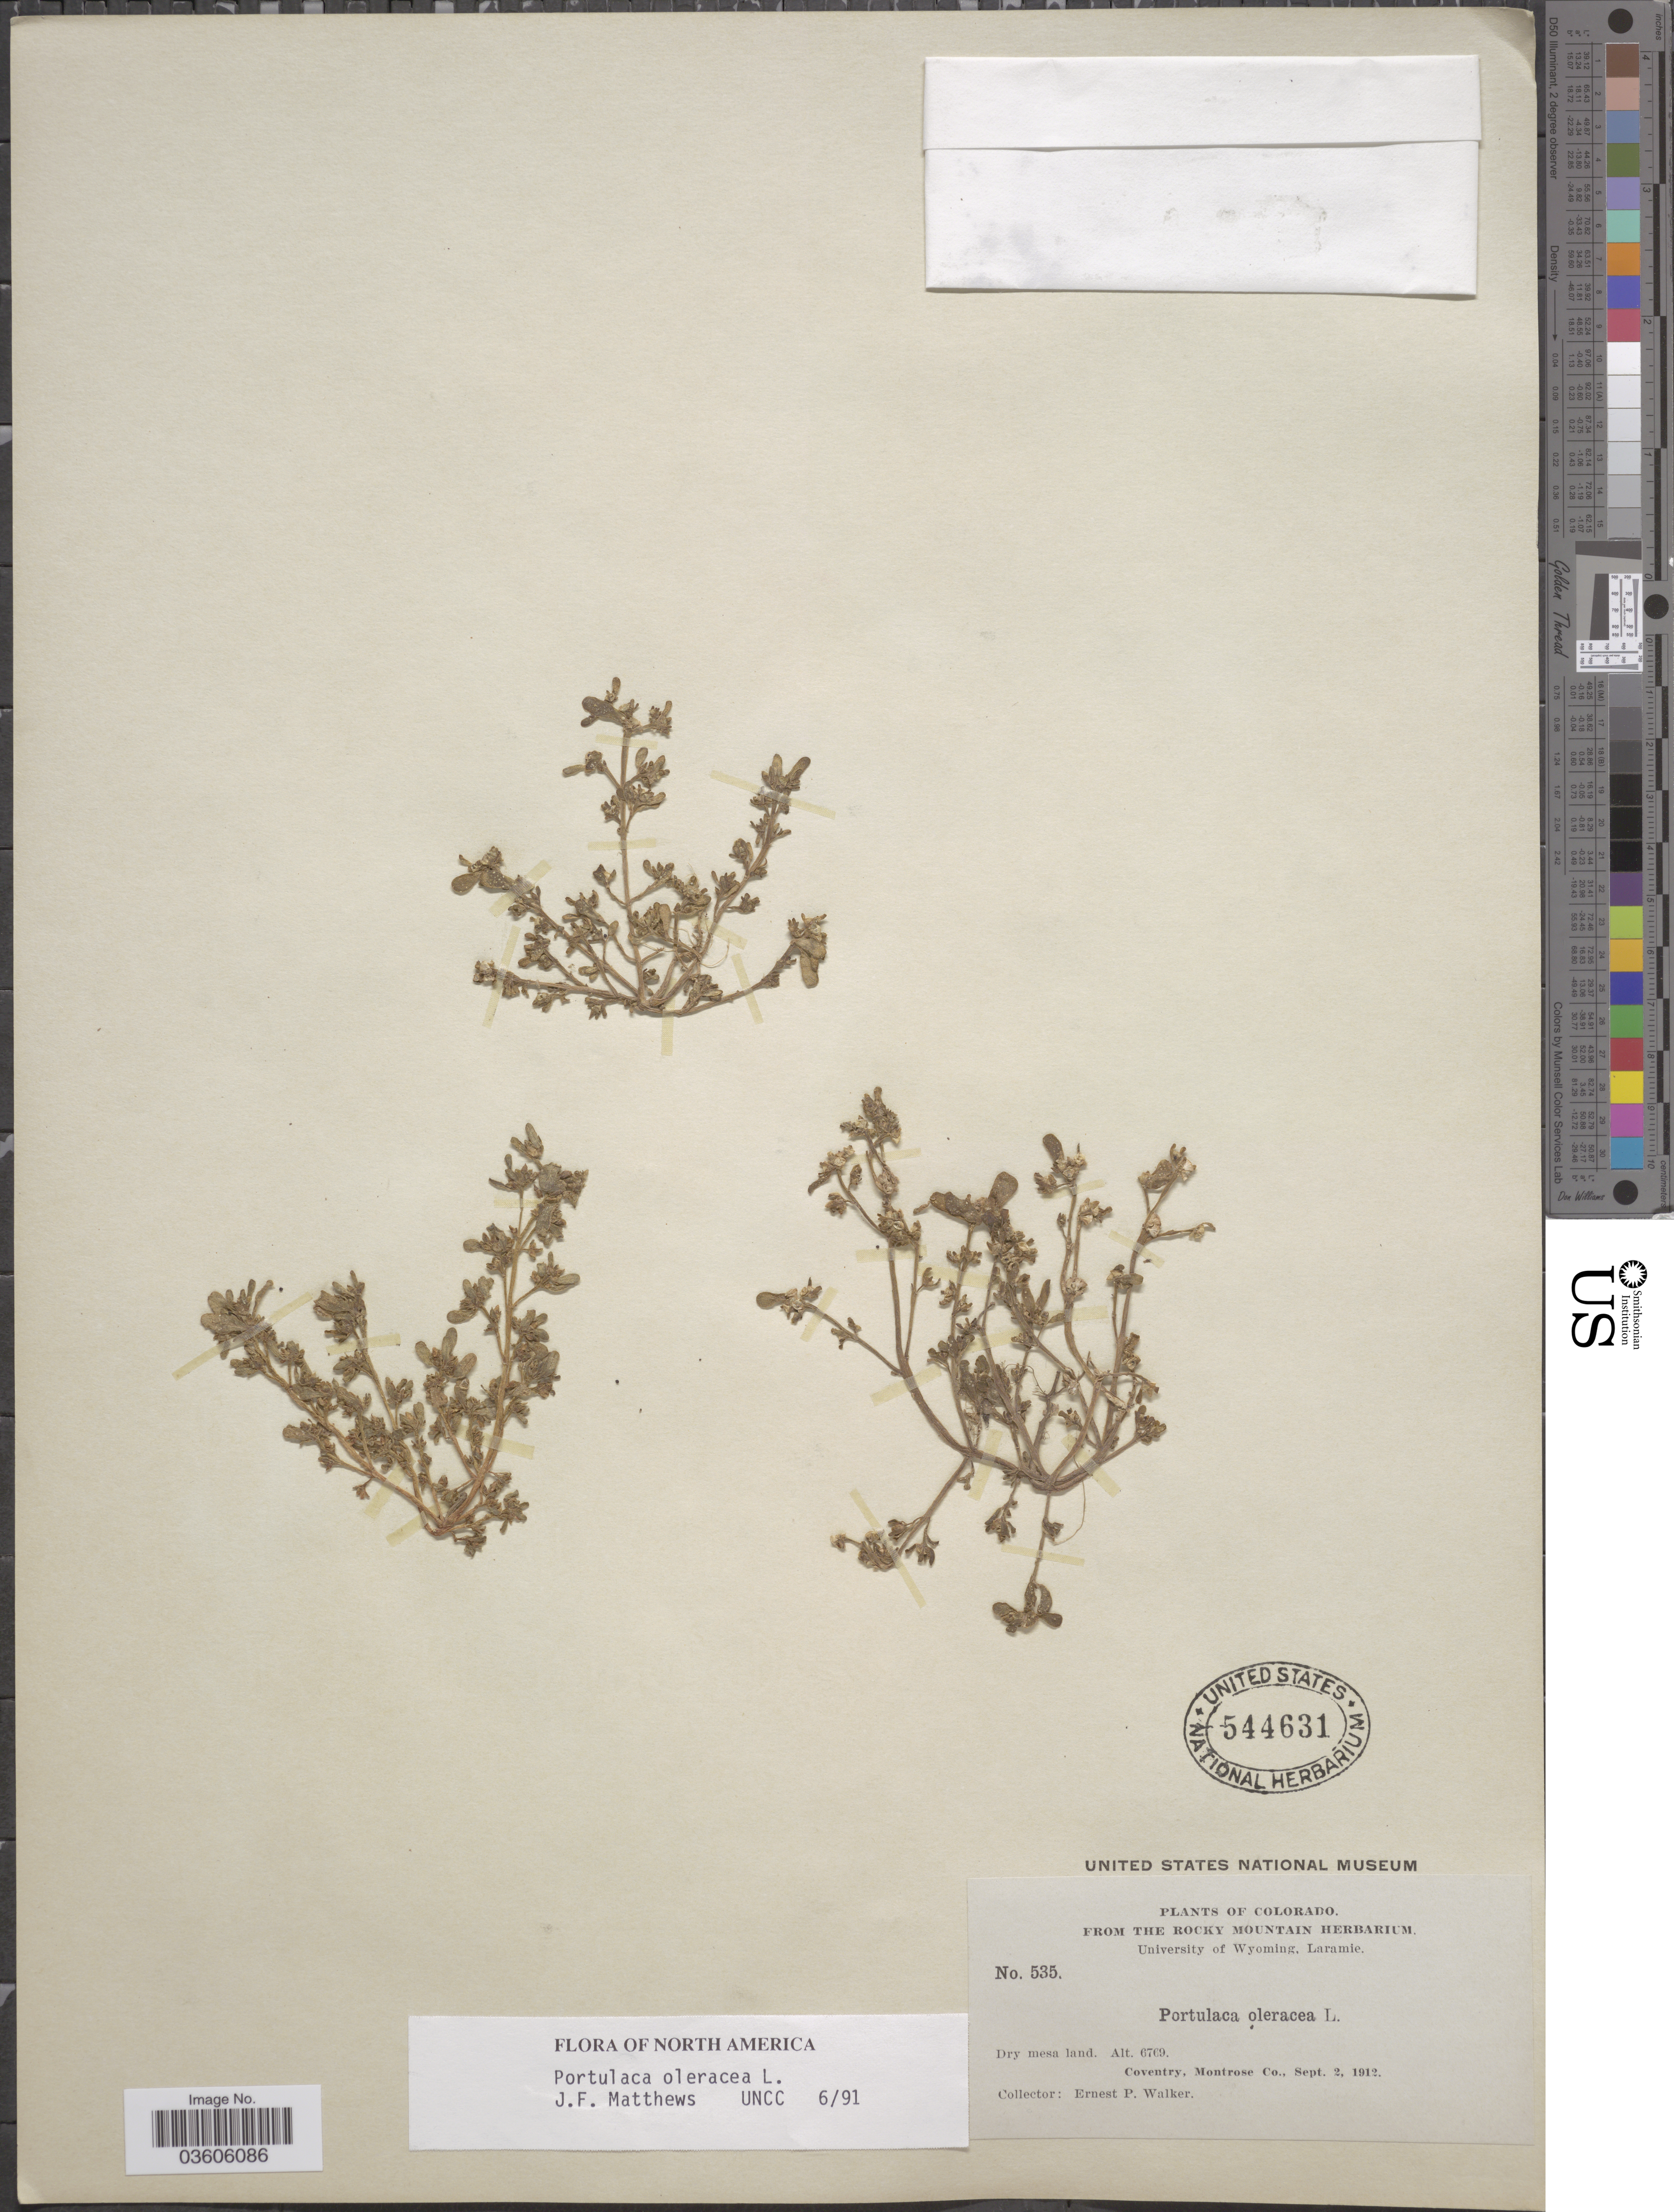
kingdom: Plantae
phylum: Tracheophyta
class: Magnoliopsida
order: Caryophyllales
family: Portulacaceae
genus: Portulaca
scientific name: Portulaca oleracea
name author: L.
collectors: E. P. Walker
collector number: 535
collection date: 1912-09-02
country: United States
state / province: Colorado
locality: Coventry, Montrose Co.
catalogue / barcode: US 544631